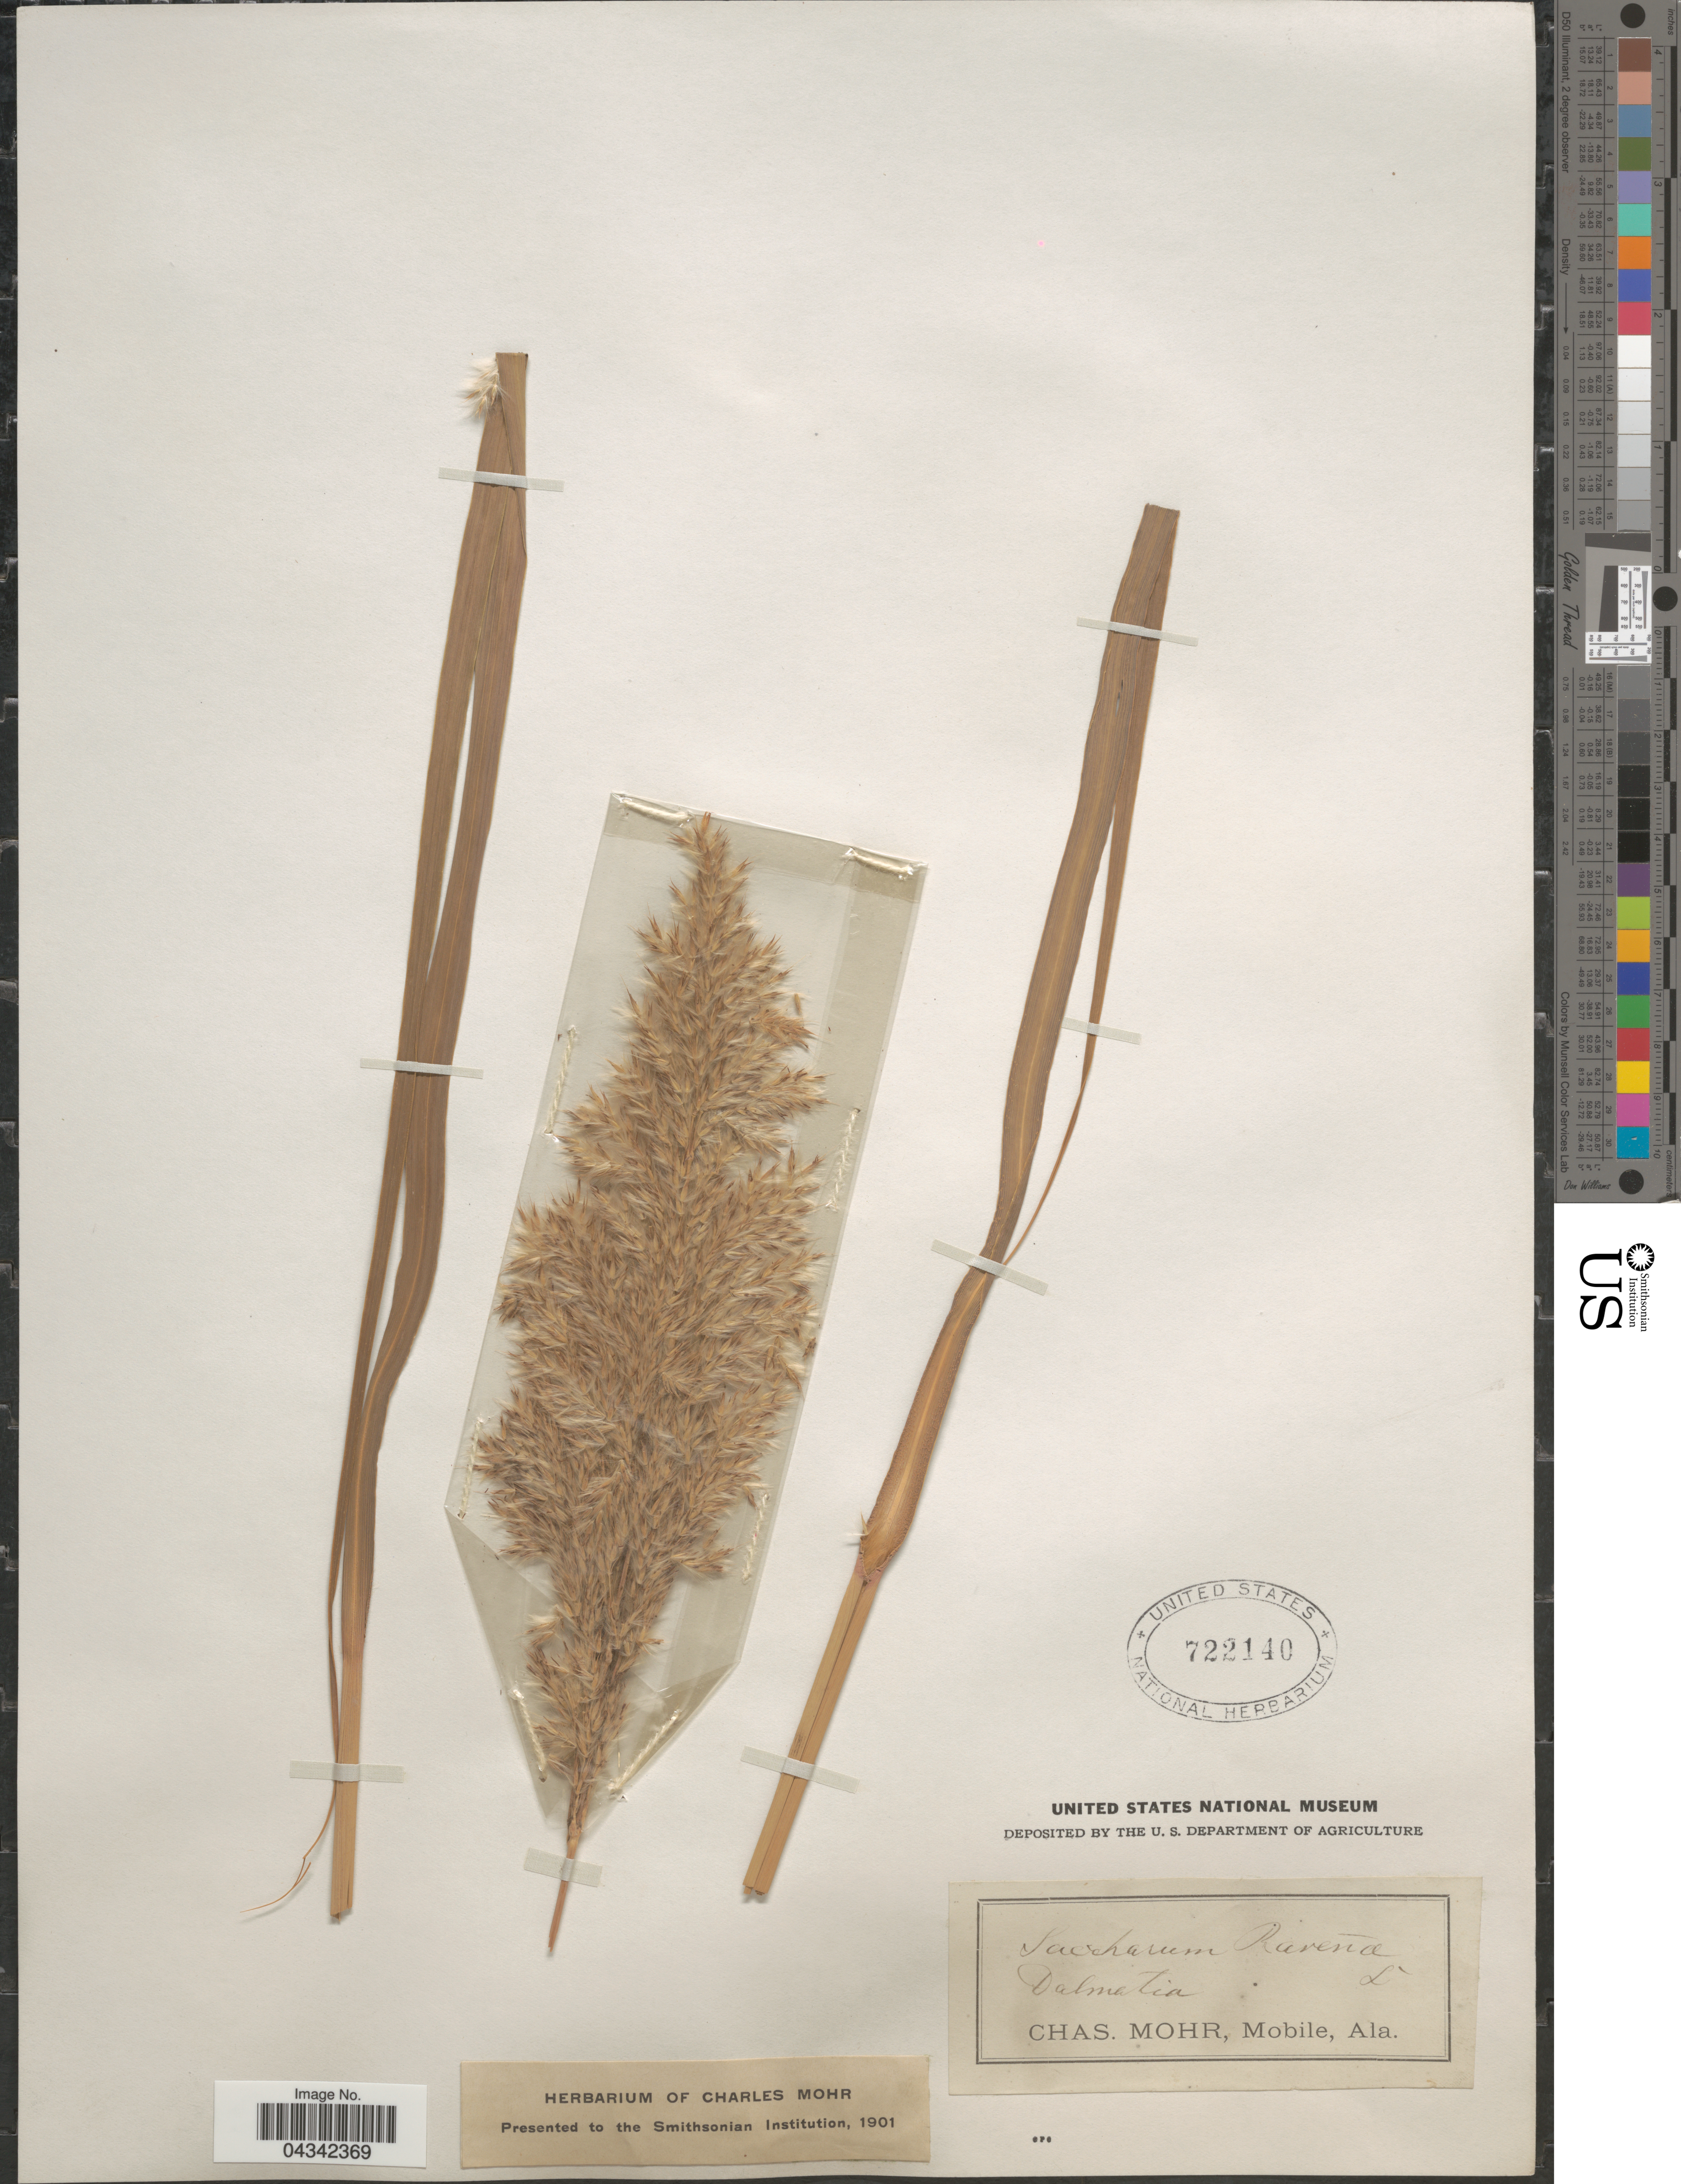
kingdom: Plantae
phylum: Tracheophyta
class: Liliopsida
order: Poales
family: Poaceae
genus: Tripidium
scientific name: Tripidium ravennae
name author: (L.) H. Scholz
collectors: Mohr, C. T. (herbarium)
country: Croatia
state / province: Split-Dalmatia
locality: Dalmatia.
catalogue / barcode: US 722140